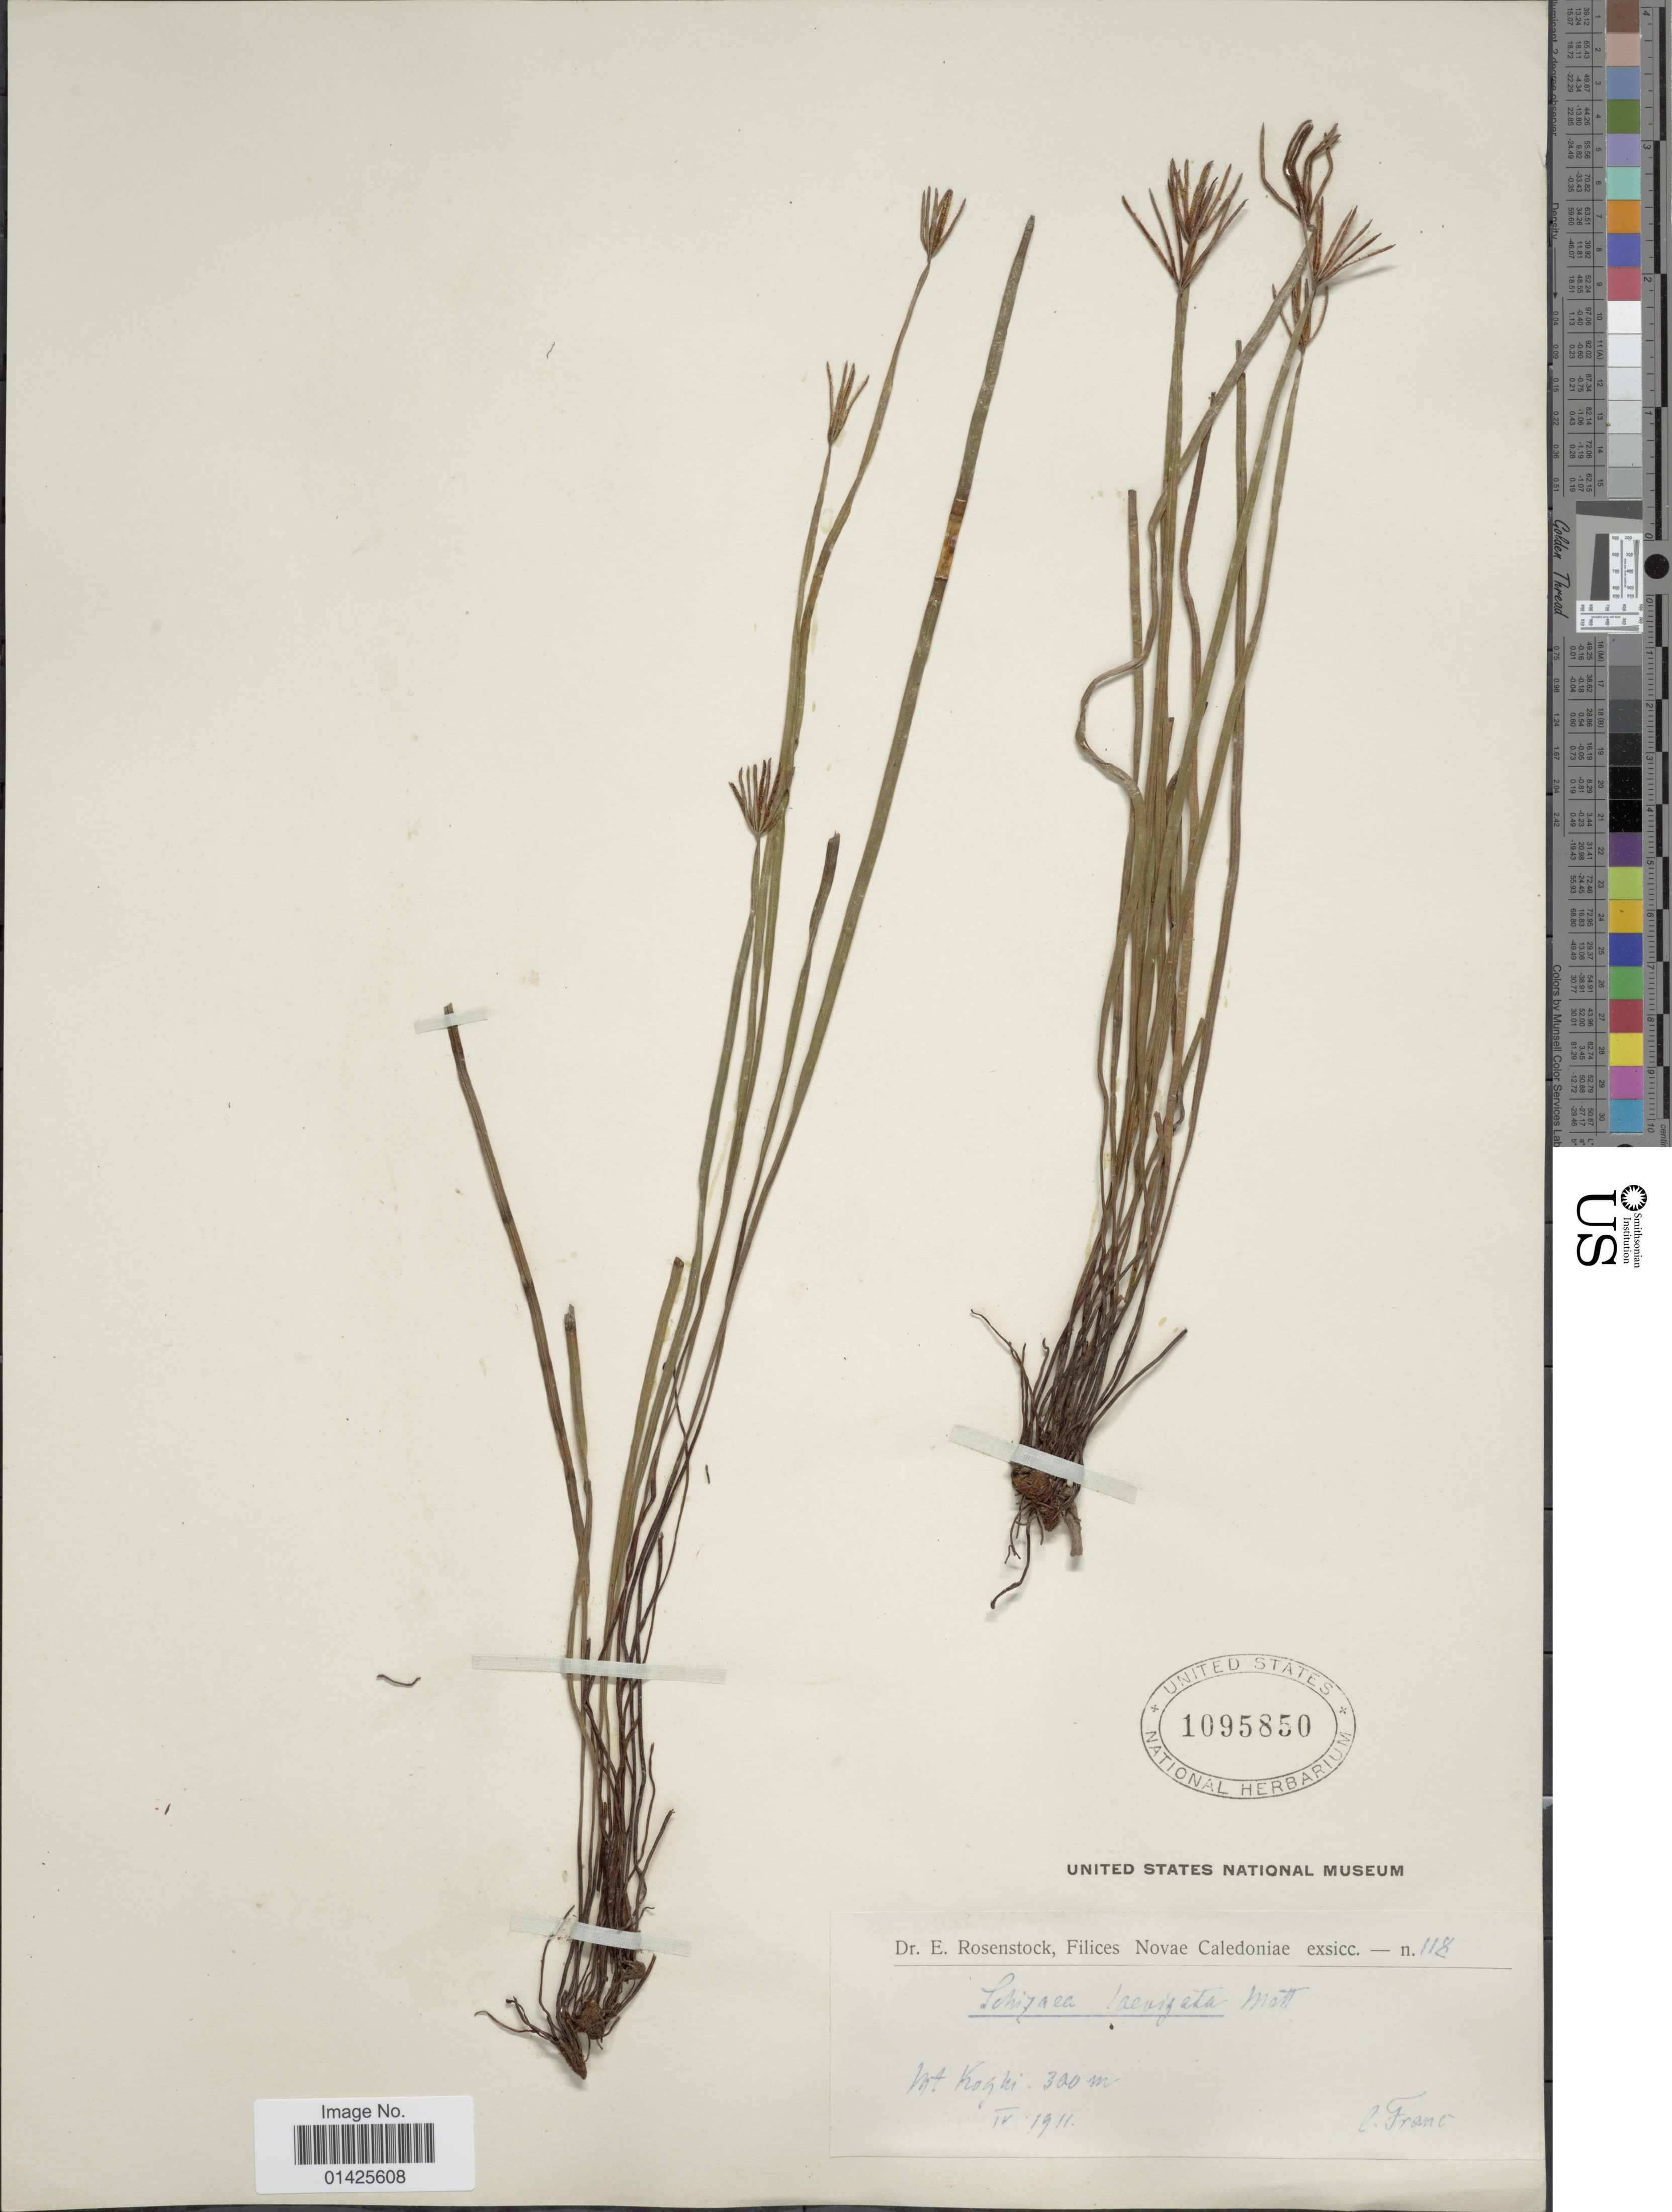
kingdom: Plantae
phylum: Tracheophyta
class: Polypodiopsida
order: Schizaeales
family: Schizaeaceae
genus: Actinostachys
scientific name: Actinostachys laevigata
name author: (Mett.) C.F. Reed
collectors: I. Franc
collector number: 118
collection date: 1911-04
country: New Caledonia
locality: Mt. Koghi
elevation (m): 300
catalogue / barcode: US 1095850